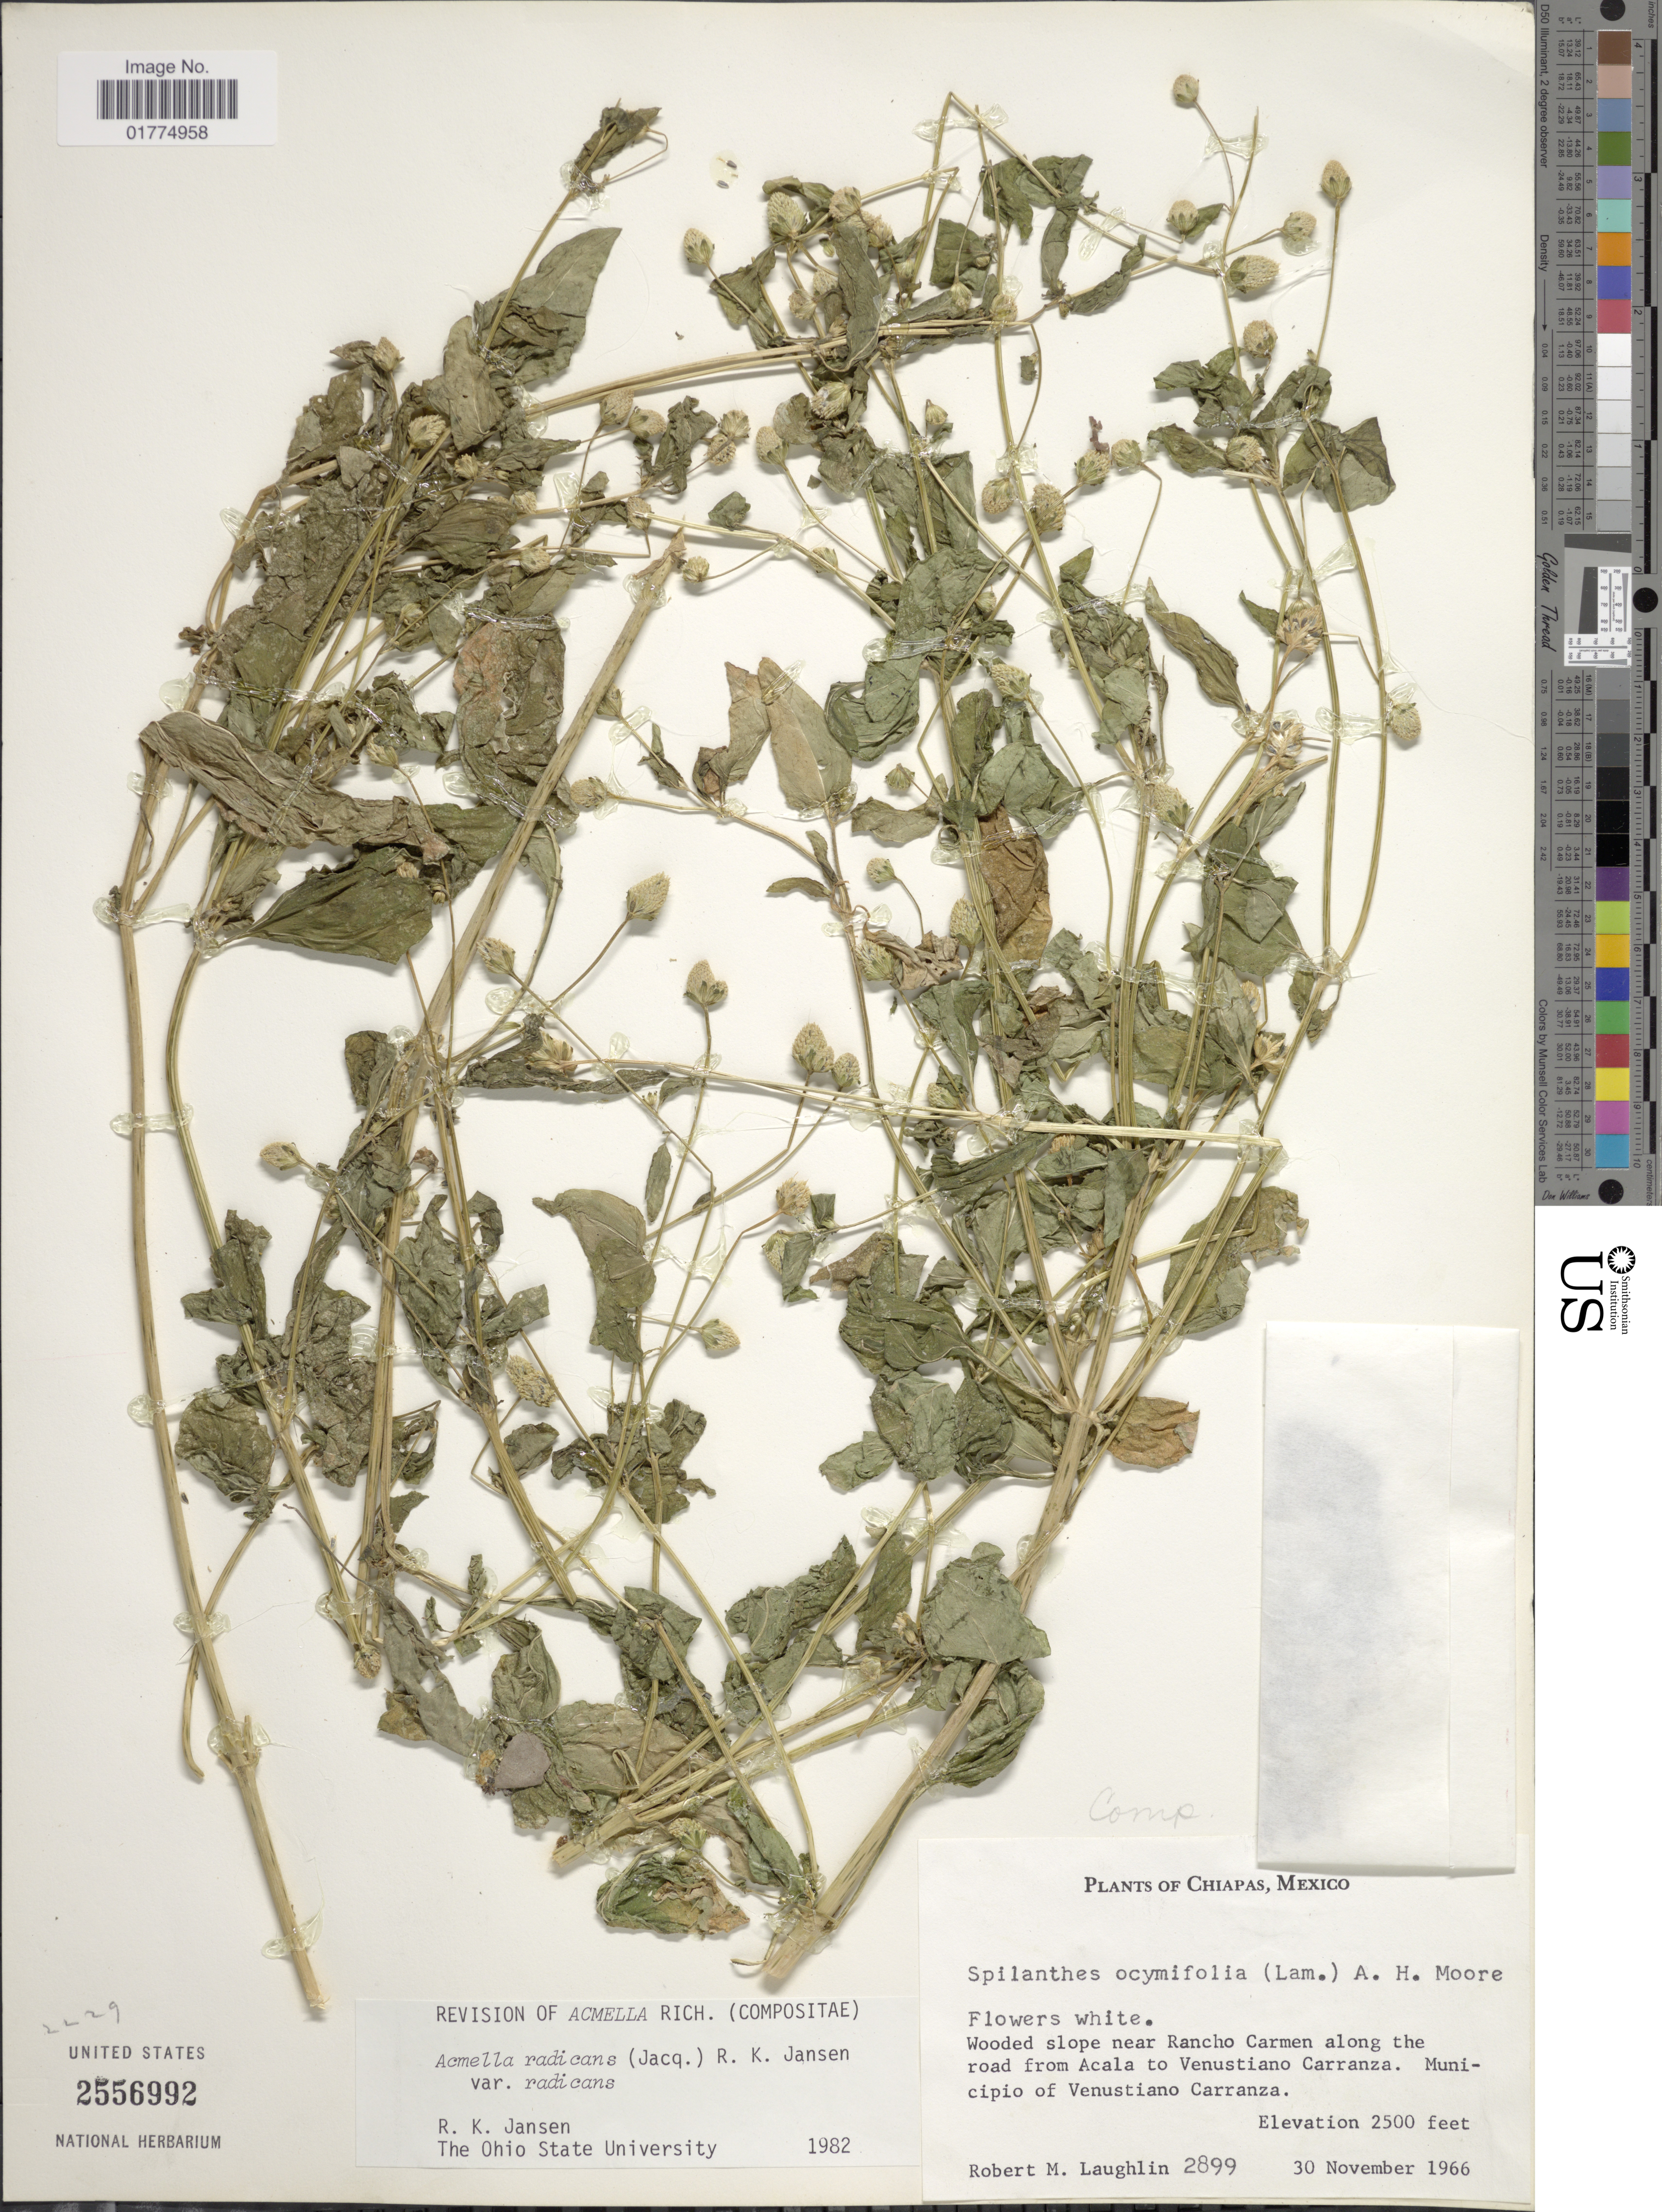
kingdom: Plantae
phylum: Tracheophyta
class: Magnoliopsida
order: Asterales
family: Asteraceae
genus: Acmella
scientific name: Acmella radicans var. radicans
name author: (Jacq.) R.K. Jansen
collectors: R. M. Laughlin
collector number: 2899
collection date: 1966-11-30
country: Mexico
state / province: Chiapas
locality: Wooded slope near Rancho Carmen along the road from Acala to Venustiano Carranza. Municipio of Venustiano Carranza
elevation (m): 762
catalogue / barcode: US 2556992